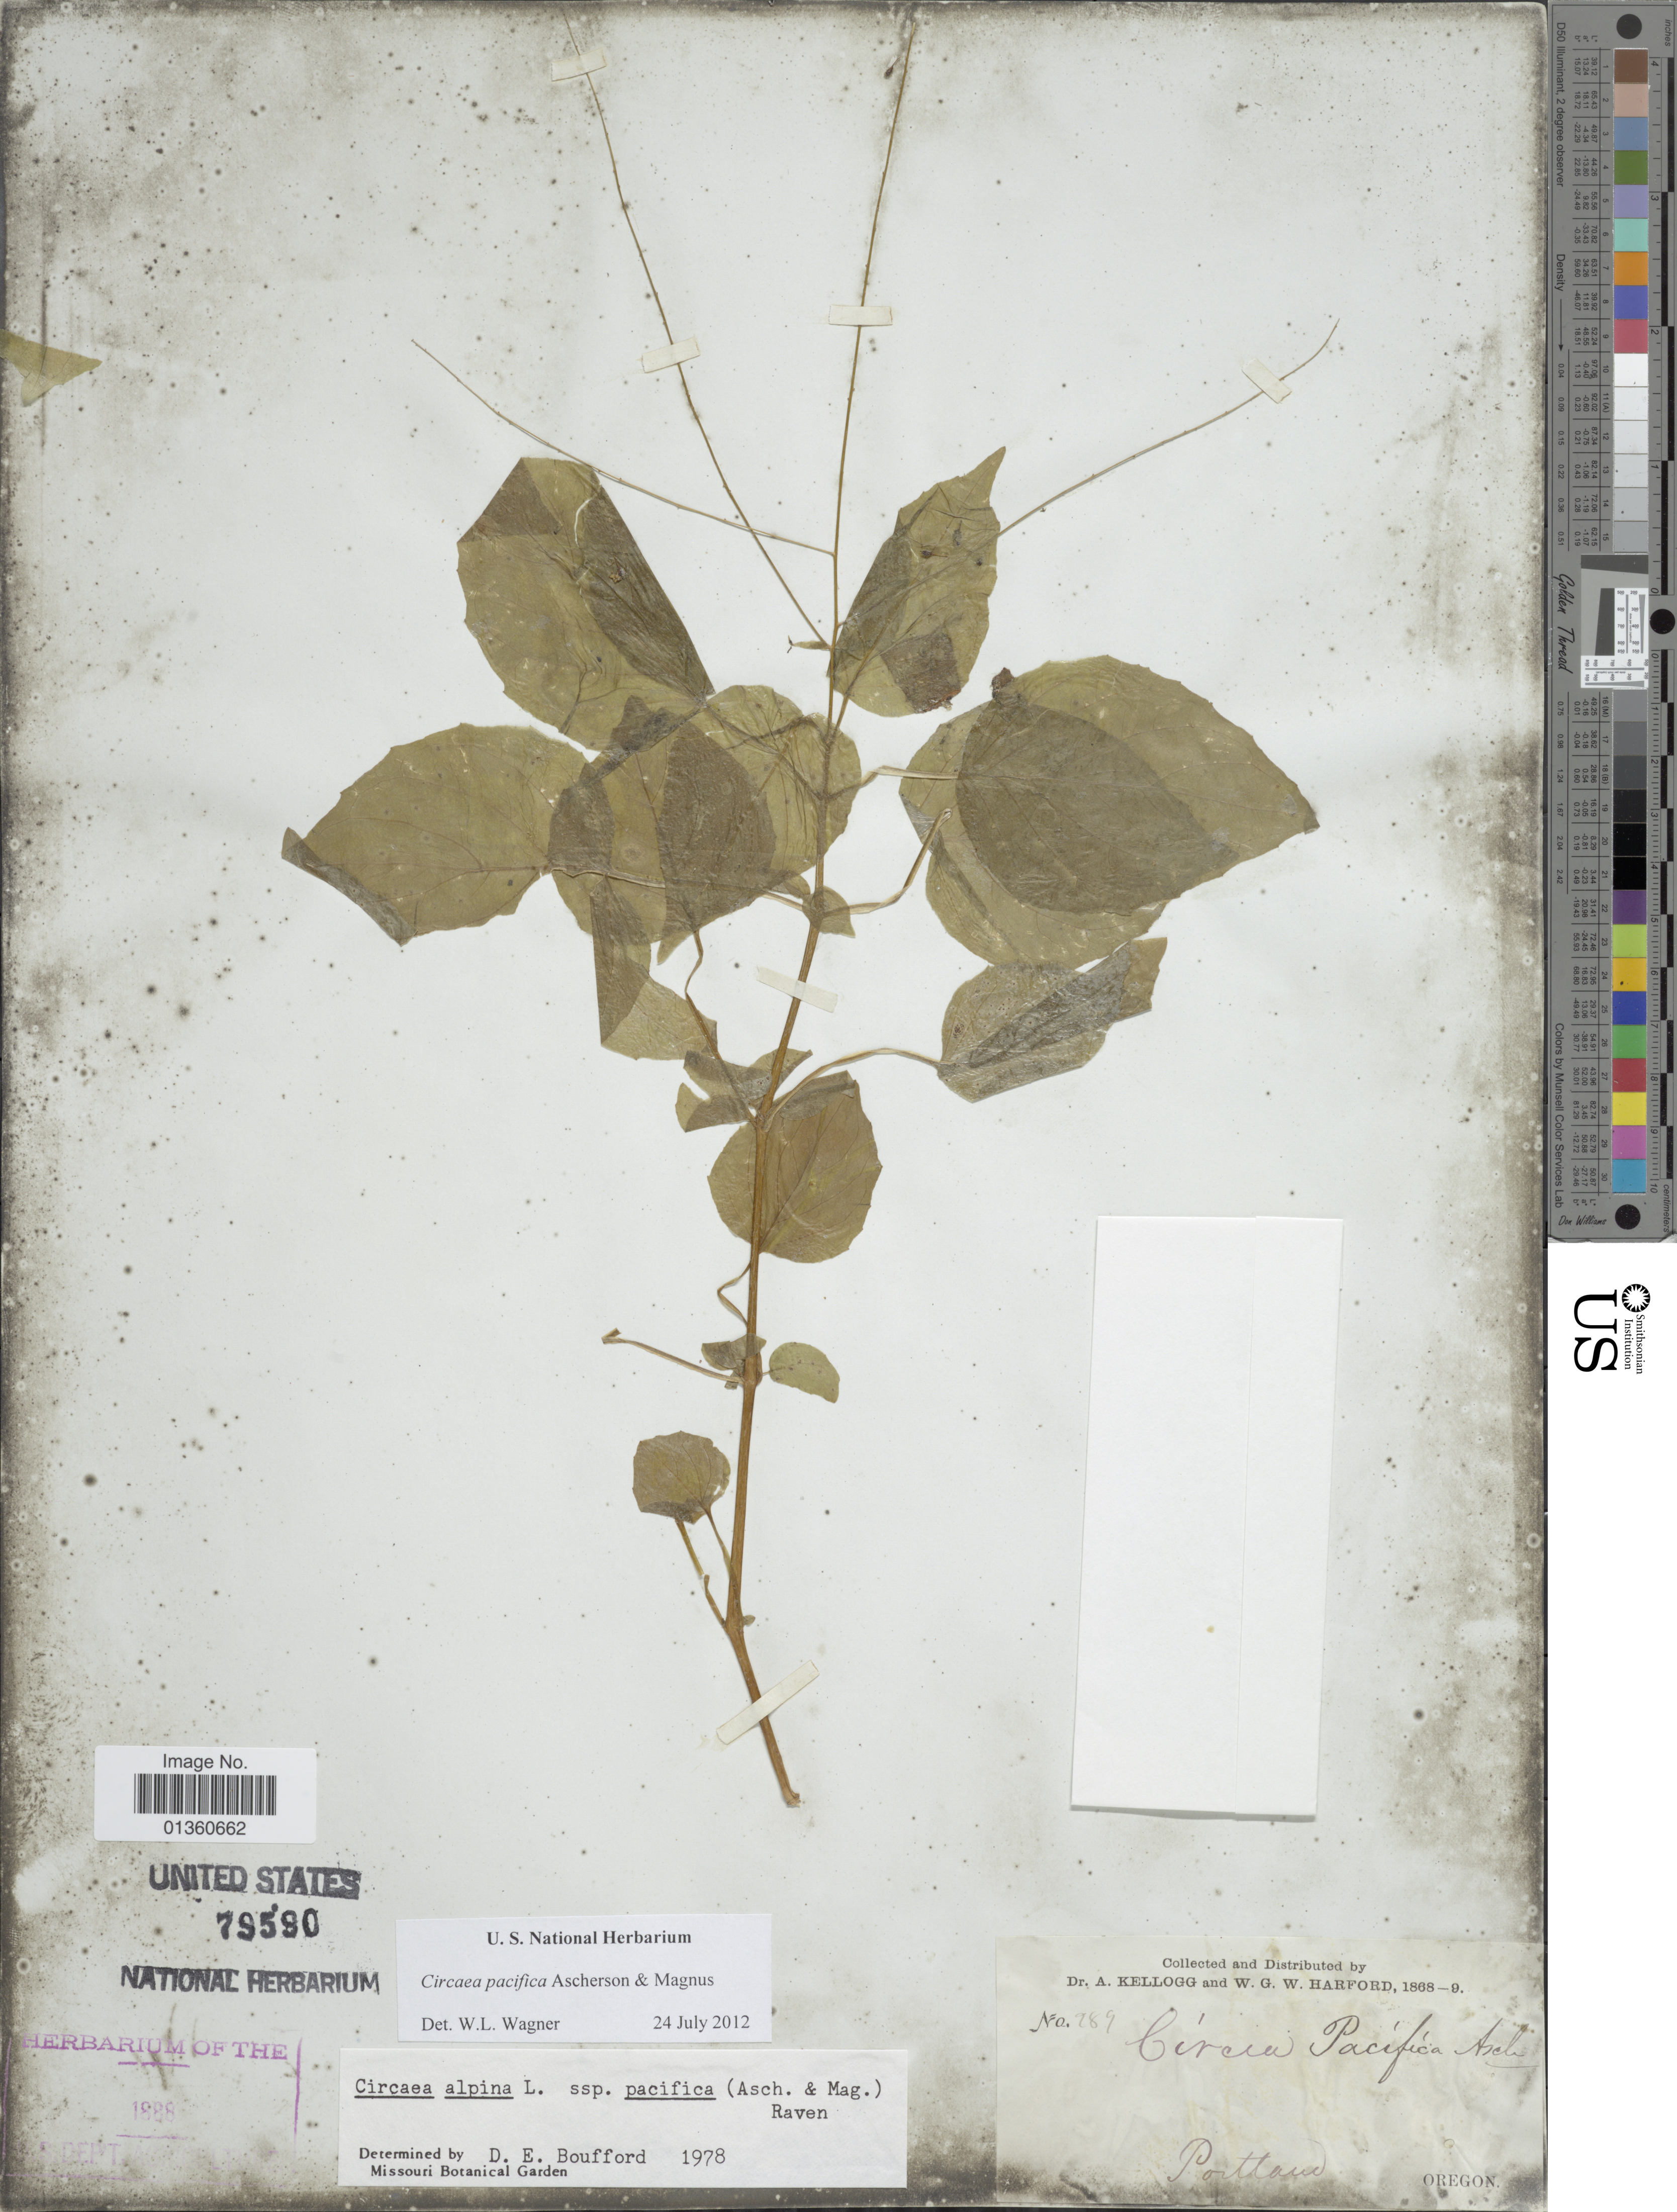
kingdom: Plantae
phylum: Tracheophyta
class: Magnoliopsida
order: Myrtales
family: Onagraceae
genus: Circaea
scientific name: Circaea pacifica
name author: Asch. & Magnus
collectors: A. Kellogg & W. G. W. Harford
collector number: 789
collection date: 1868/1869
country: United States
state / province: Oregon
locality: Portland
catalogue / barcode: US 79590